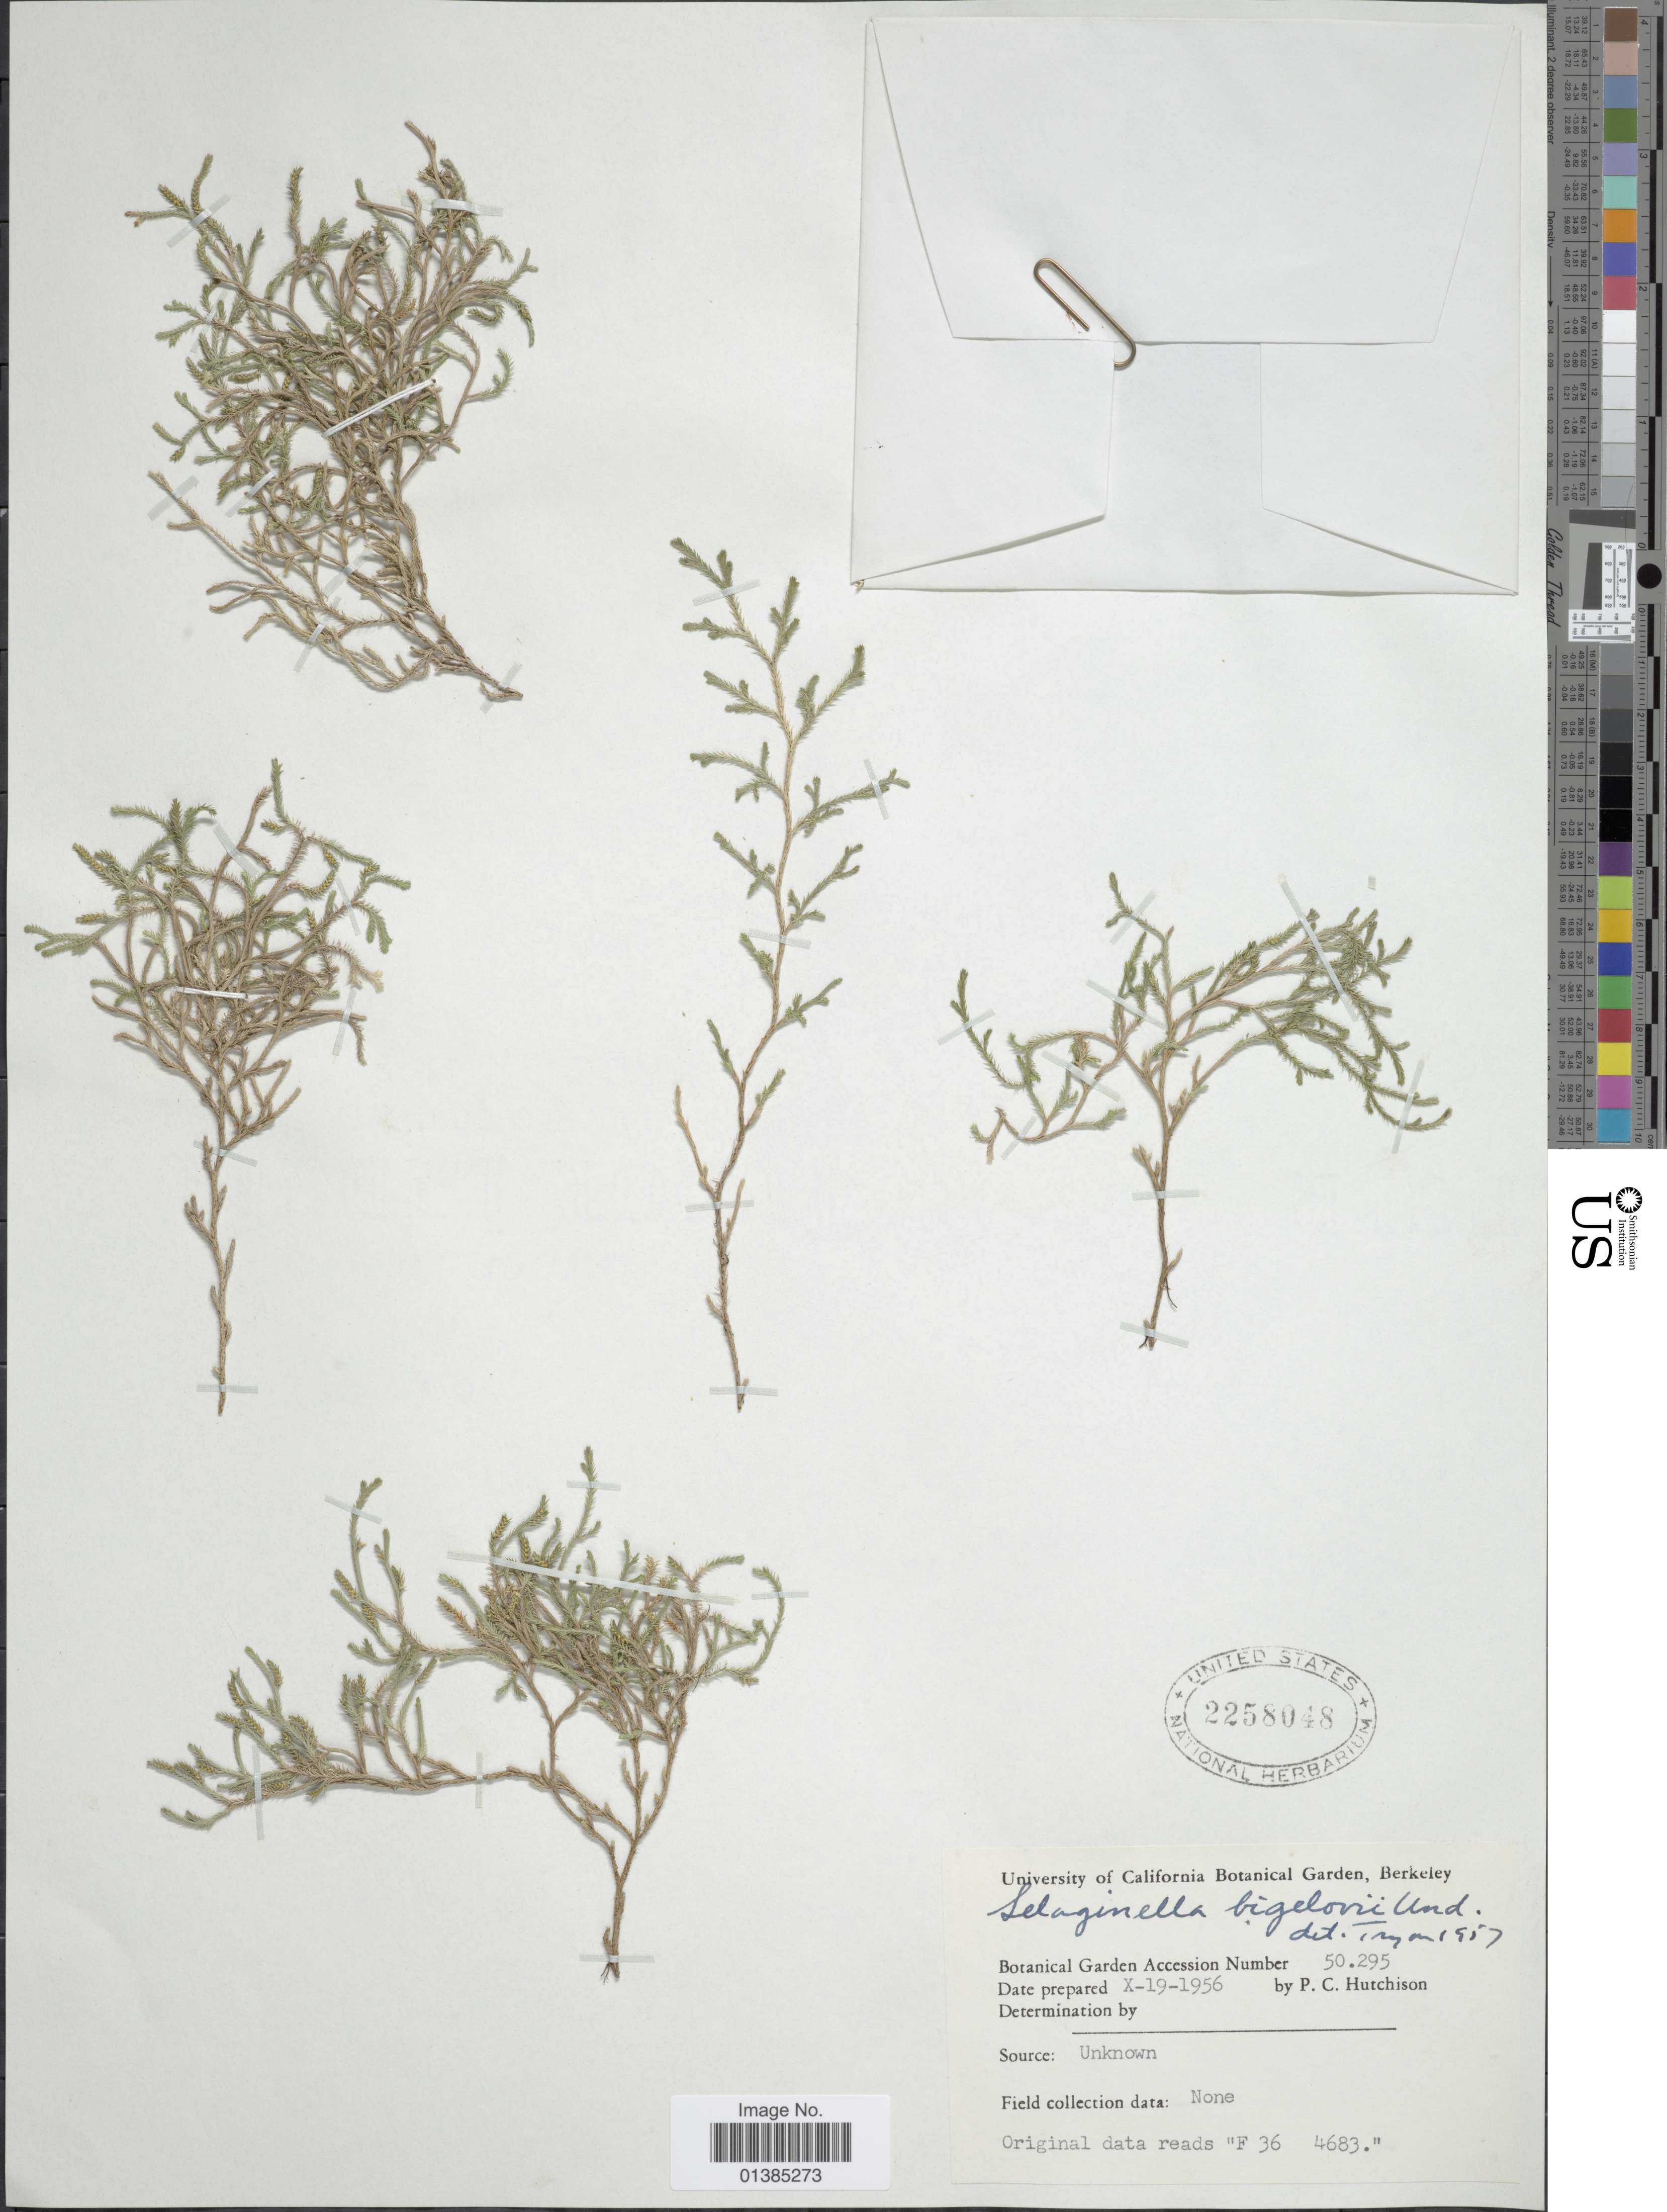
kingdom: Plantae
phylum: Tracheophyta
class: Lycopodiopsida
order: Selaginellales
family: Selaginellaceae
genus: Selaginella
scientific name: Selaginella bigelovii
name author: Underw.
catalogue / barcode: US 2258048